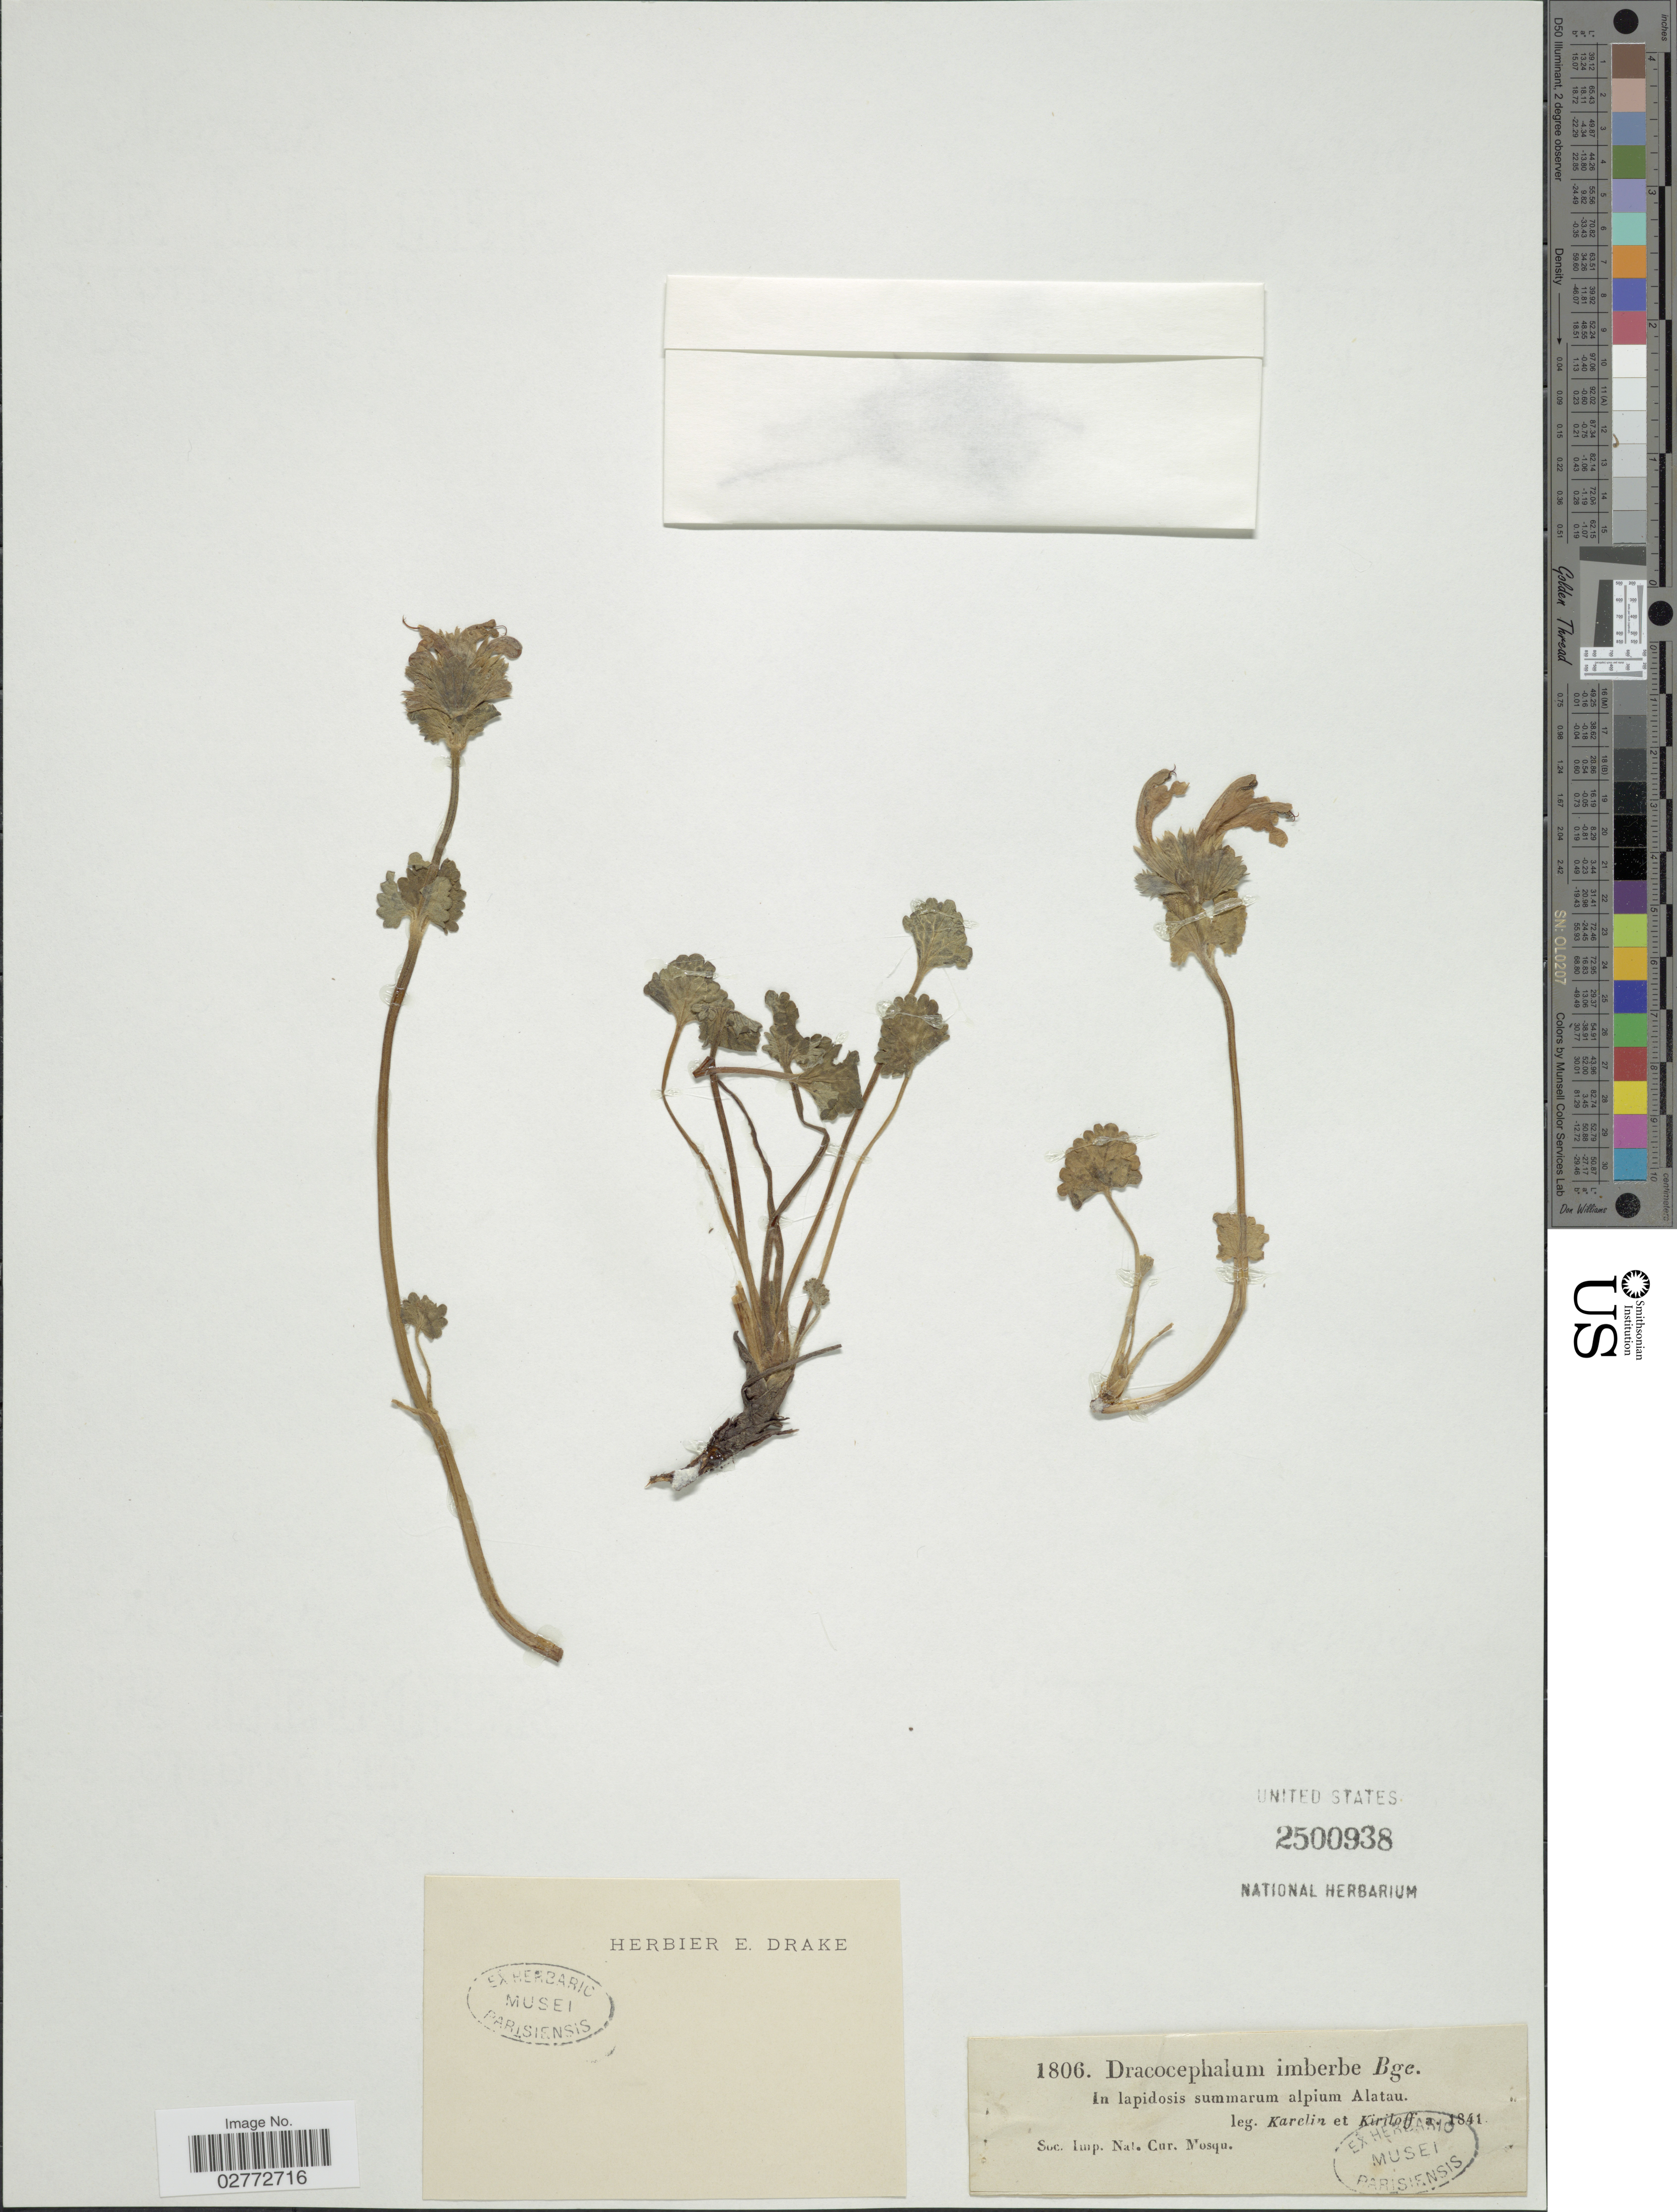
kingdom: Plantae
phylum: Tracheophyta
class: Magnoliopsida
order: Lamiales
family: Lamiaceae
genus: Dracocephalum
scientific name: Dracocephalum imberbe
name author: Bunge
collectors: Karelin & Kiriloff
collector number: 1806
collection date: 1841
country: Kazakhstan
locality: In lapidosis summarum alpium Alatau.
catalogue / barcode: US 2500938